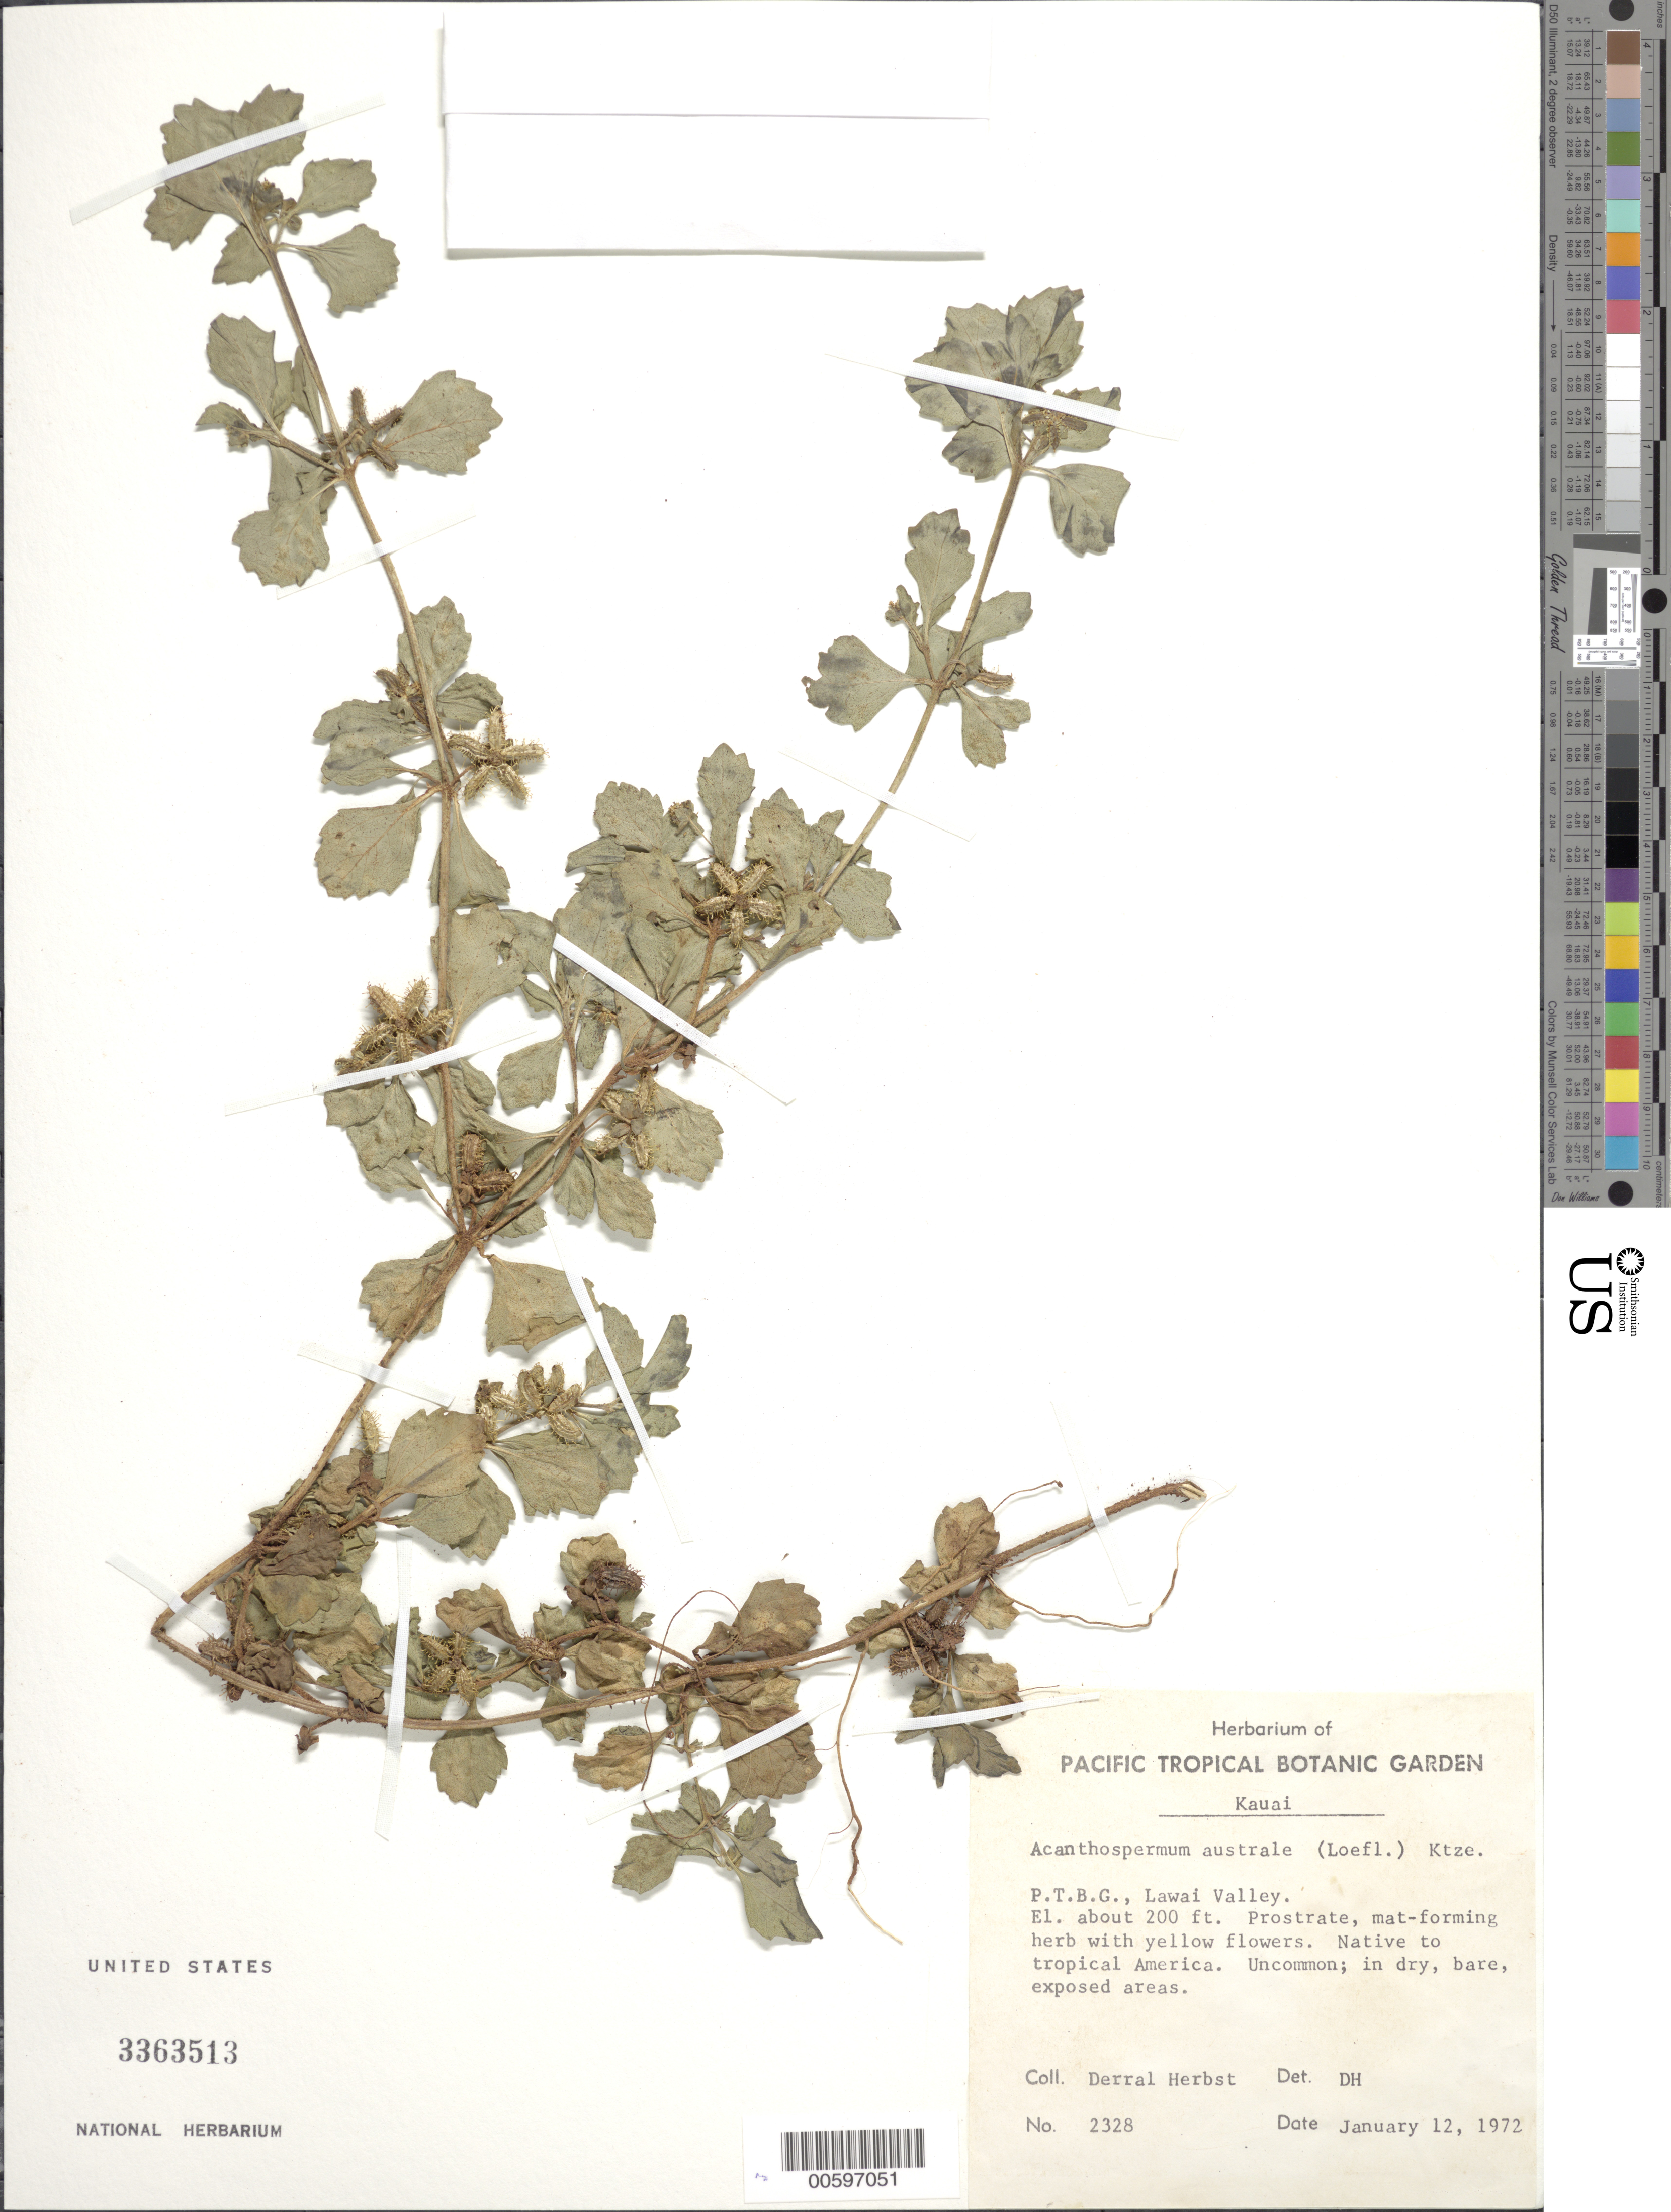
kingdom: Plantae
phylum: Tracheophyta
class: Magnoliopsida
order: Asterales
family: Asteraceae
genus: Acanthospermum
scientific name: Acanthospermum australe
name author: (Loefl.) Kuntze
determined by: Herbst, D. R.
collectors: D. R. Herbst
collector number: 2328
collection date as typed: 12 Jan 1972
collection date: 1972-01-12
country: United States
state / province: Hawaii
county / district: Kauai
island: Kaua'i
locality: P.T.B.G., Lawai Valley.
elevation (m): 61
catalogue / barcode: US 3363513